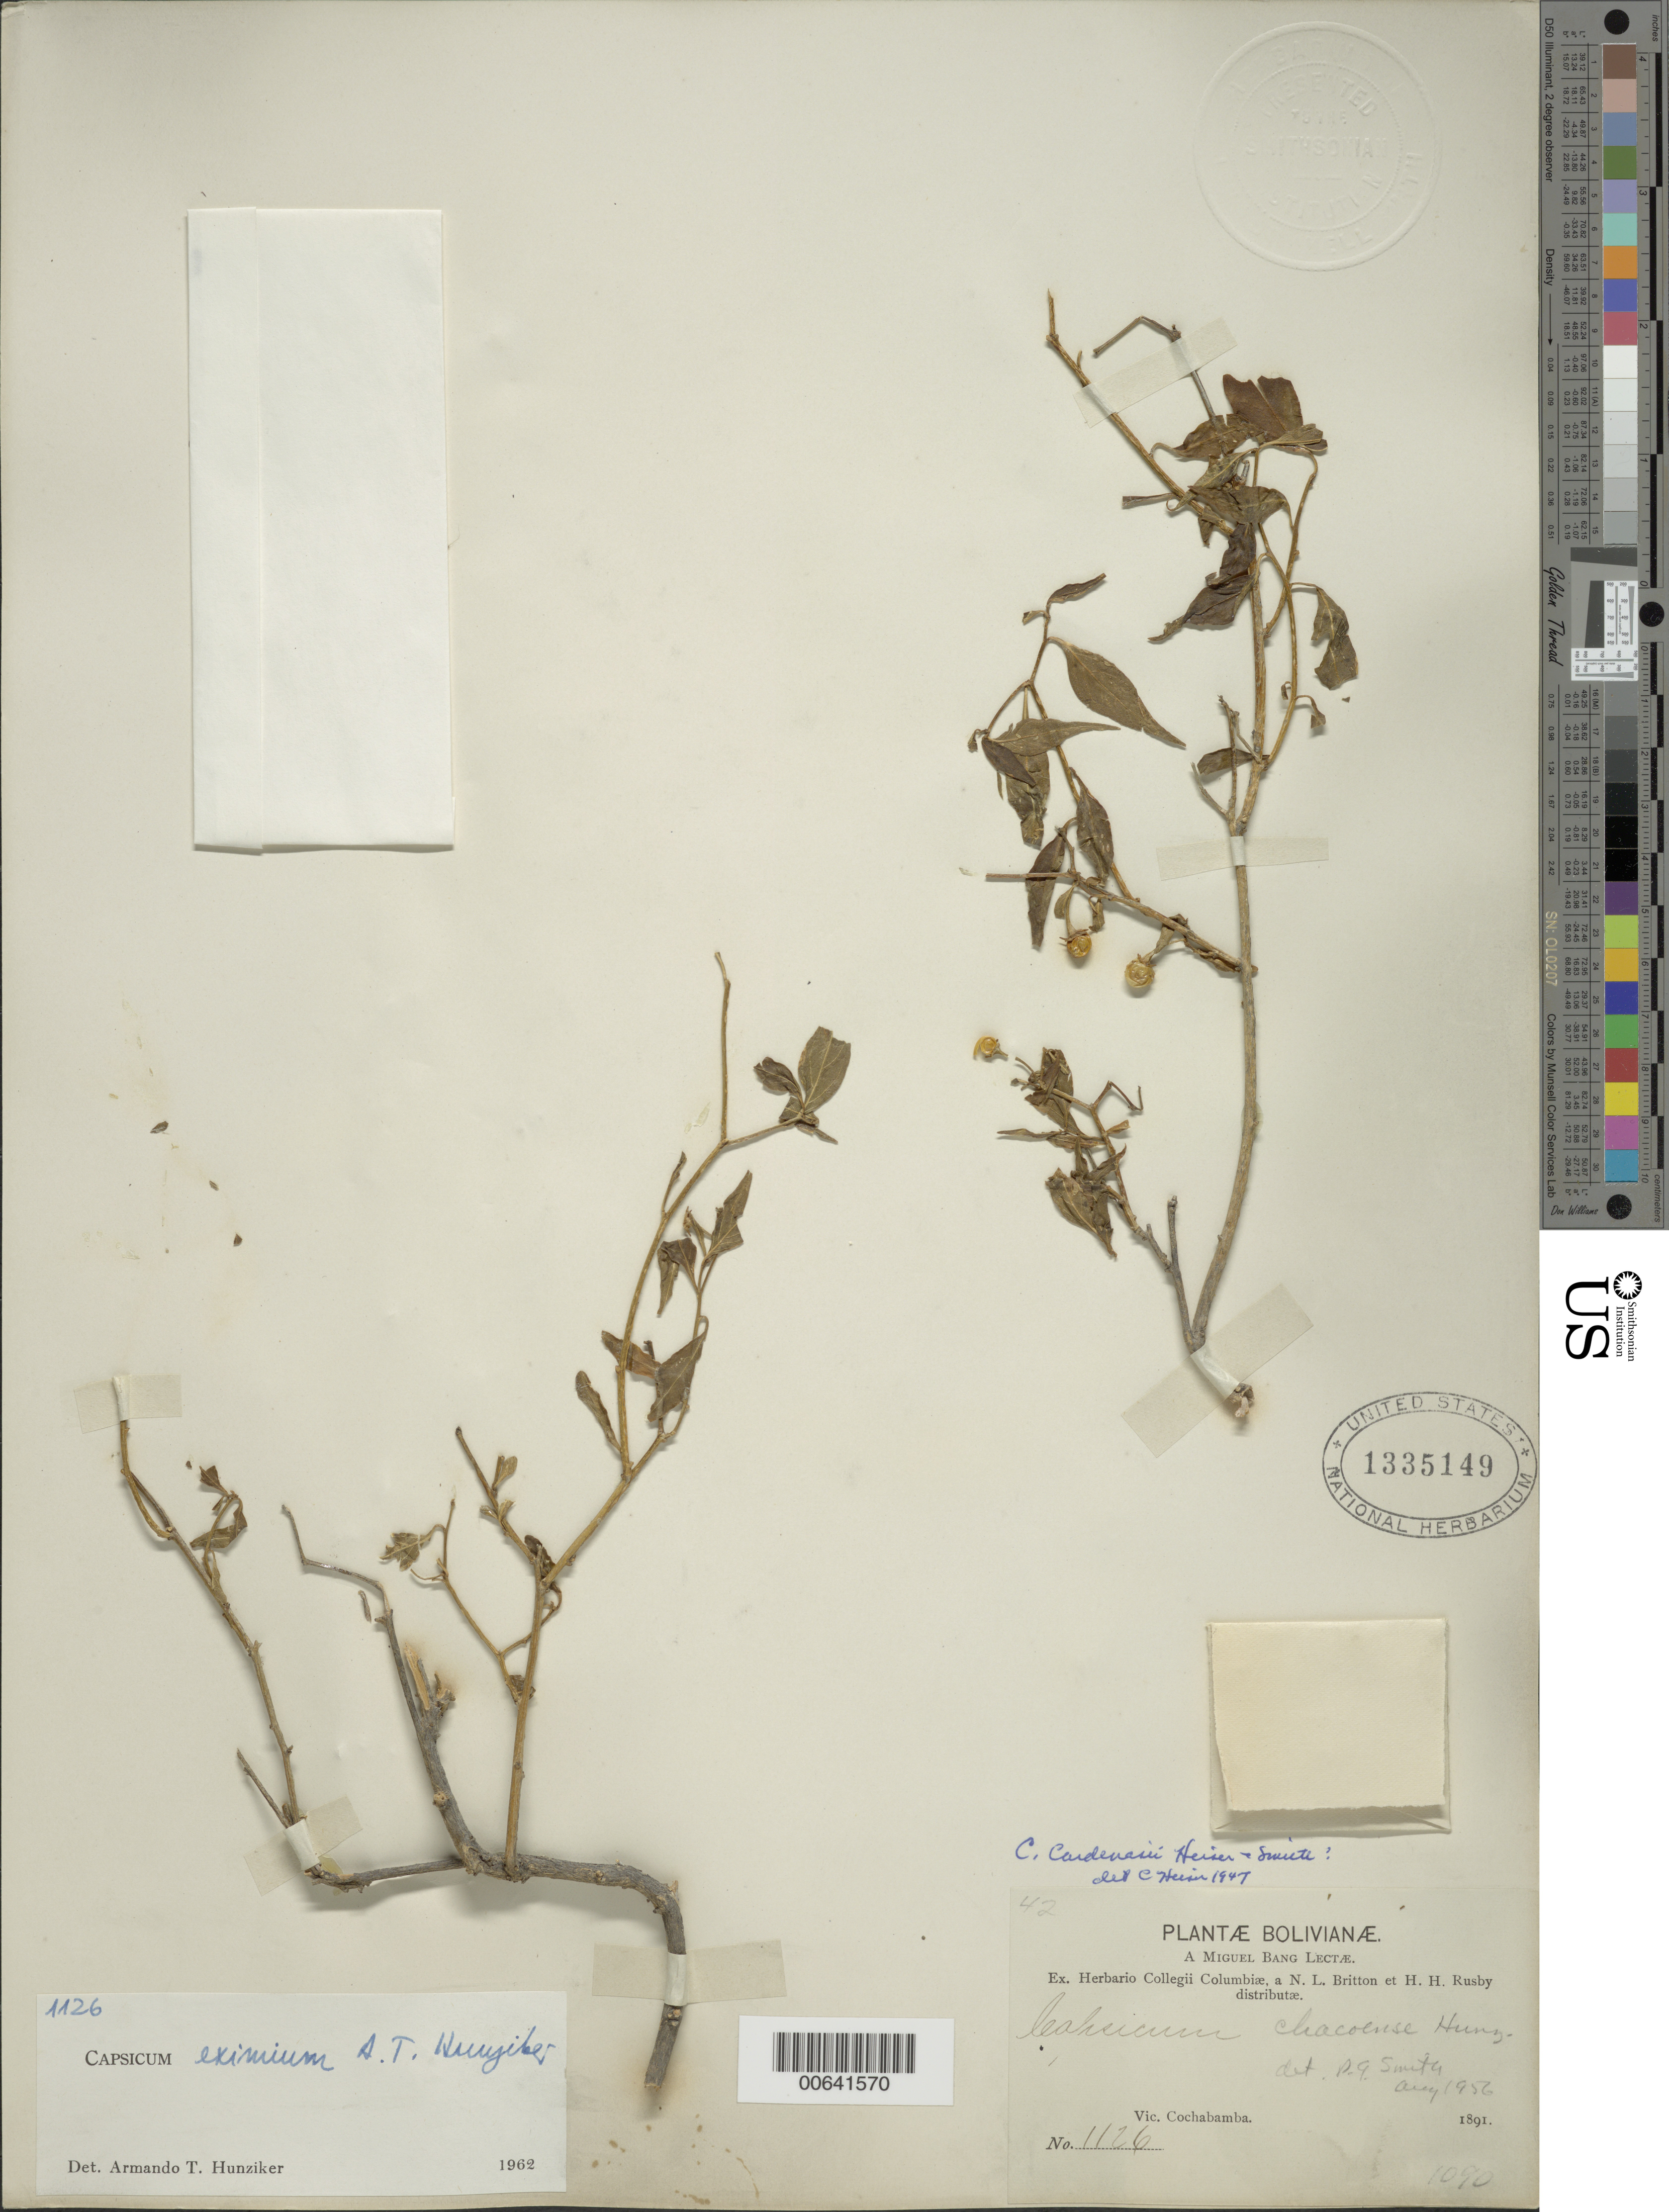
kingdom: Plantae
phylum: Tracheophyta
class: Magnoliopsida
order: Solanales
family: Solanaceae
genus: Capsicum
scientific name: Capsicum eximium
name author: Hunz.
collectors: M. Bang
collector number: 1126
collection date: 1891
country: Bolivia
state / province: Cochabamba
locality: Vic. Cochabamba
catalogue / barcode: US 1335149